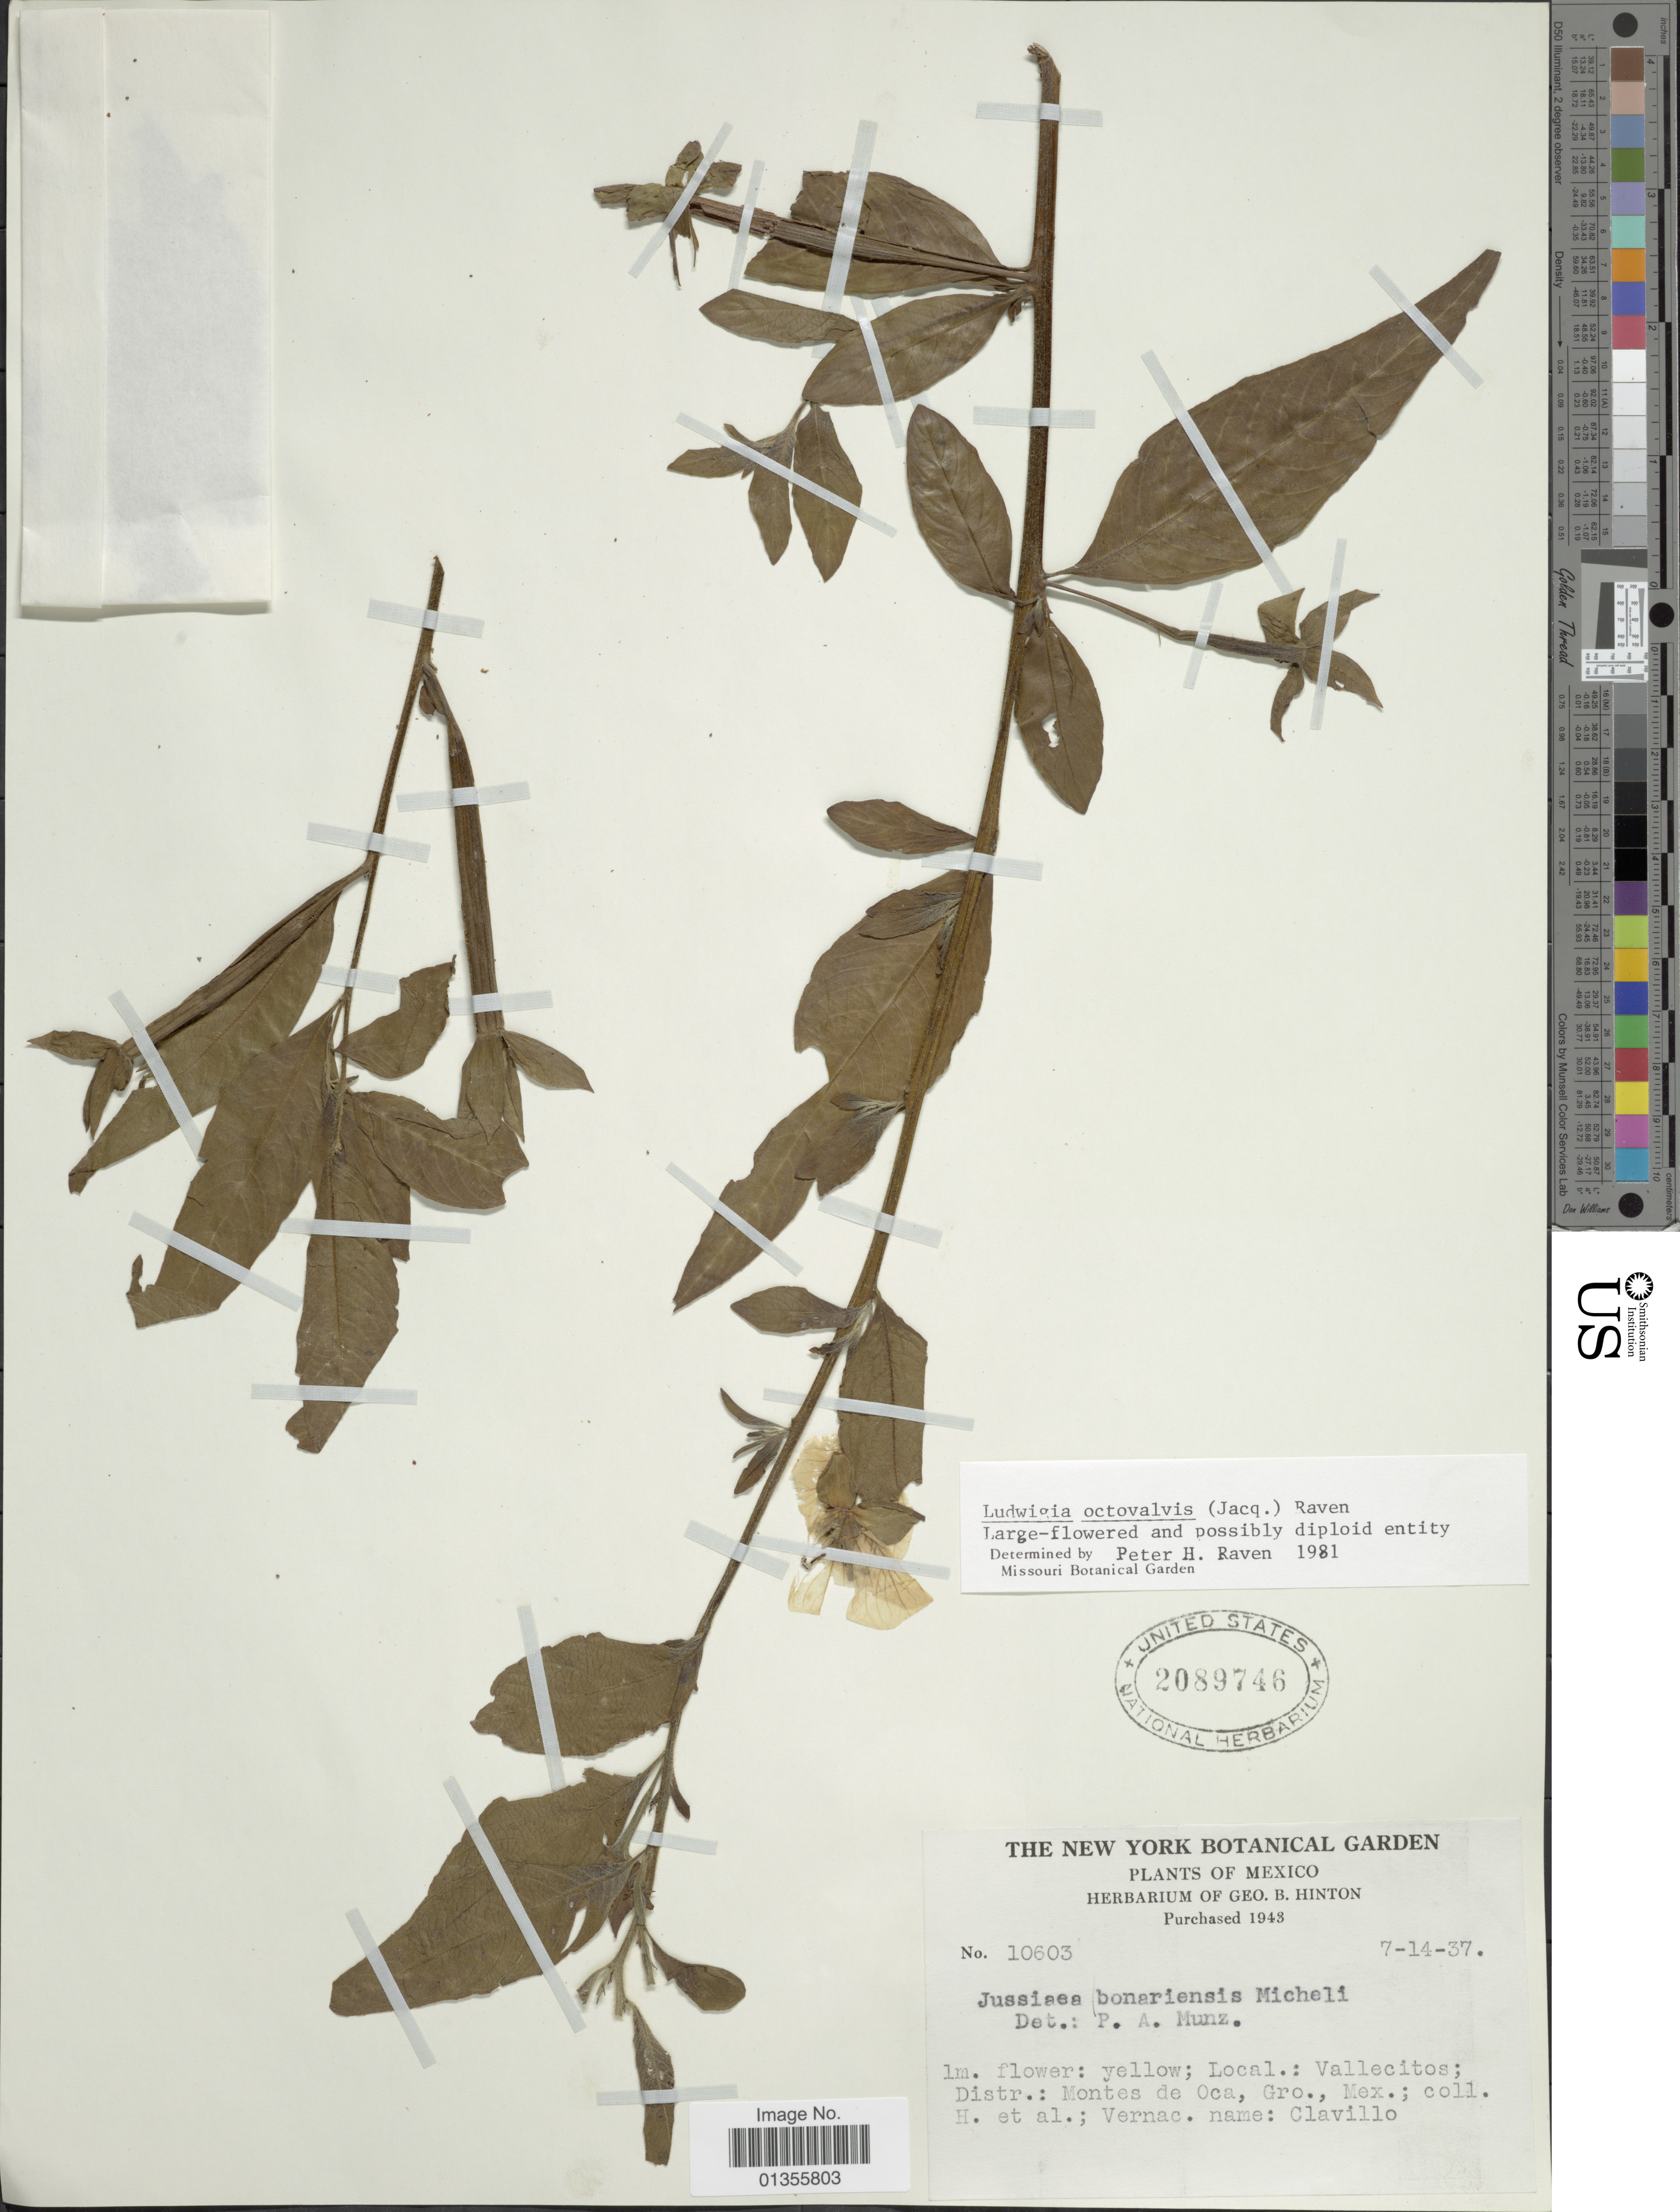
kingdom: Plantae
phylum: Tracheophyta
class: Magnoliopsida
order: Myrtales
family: Onagraceae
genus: Ludwigia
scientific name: Ludwigia octovalvis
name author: (Jacq.) P.H. Raven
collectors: G. B. Hinton & et al.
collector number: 10603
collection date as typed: Transcribed d/m/y: 14/7/37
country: Mexico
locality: Vallecitos; Distr.: Montes de Oca, Gro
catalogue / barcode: US 2089746